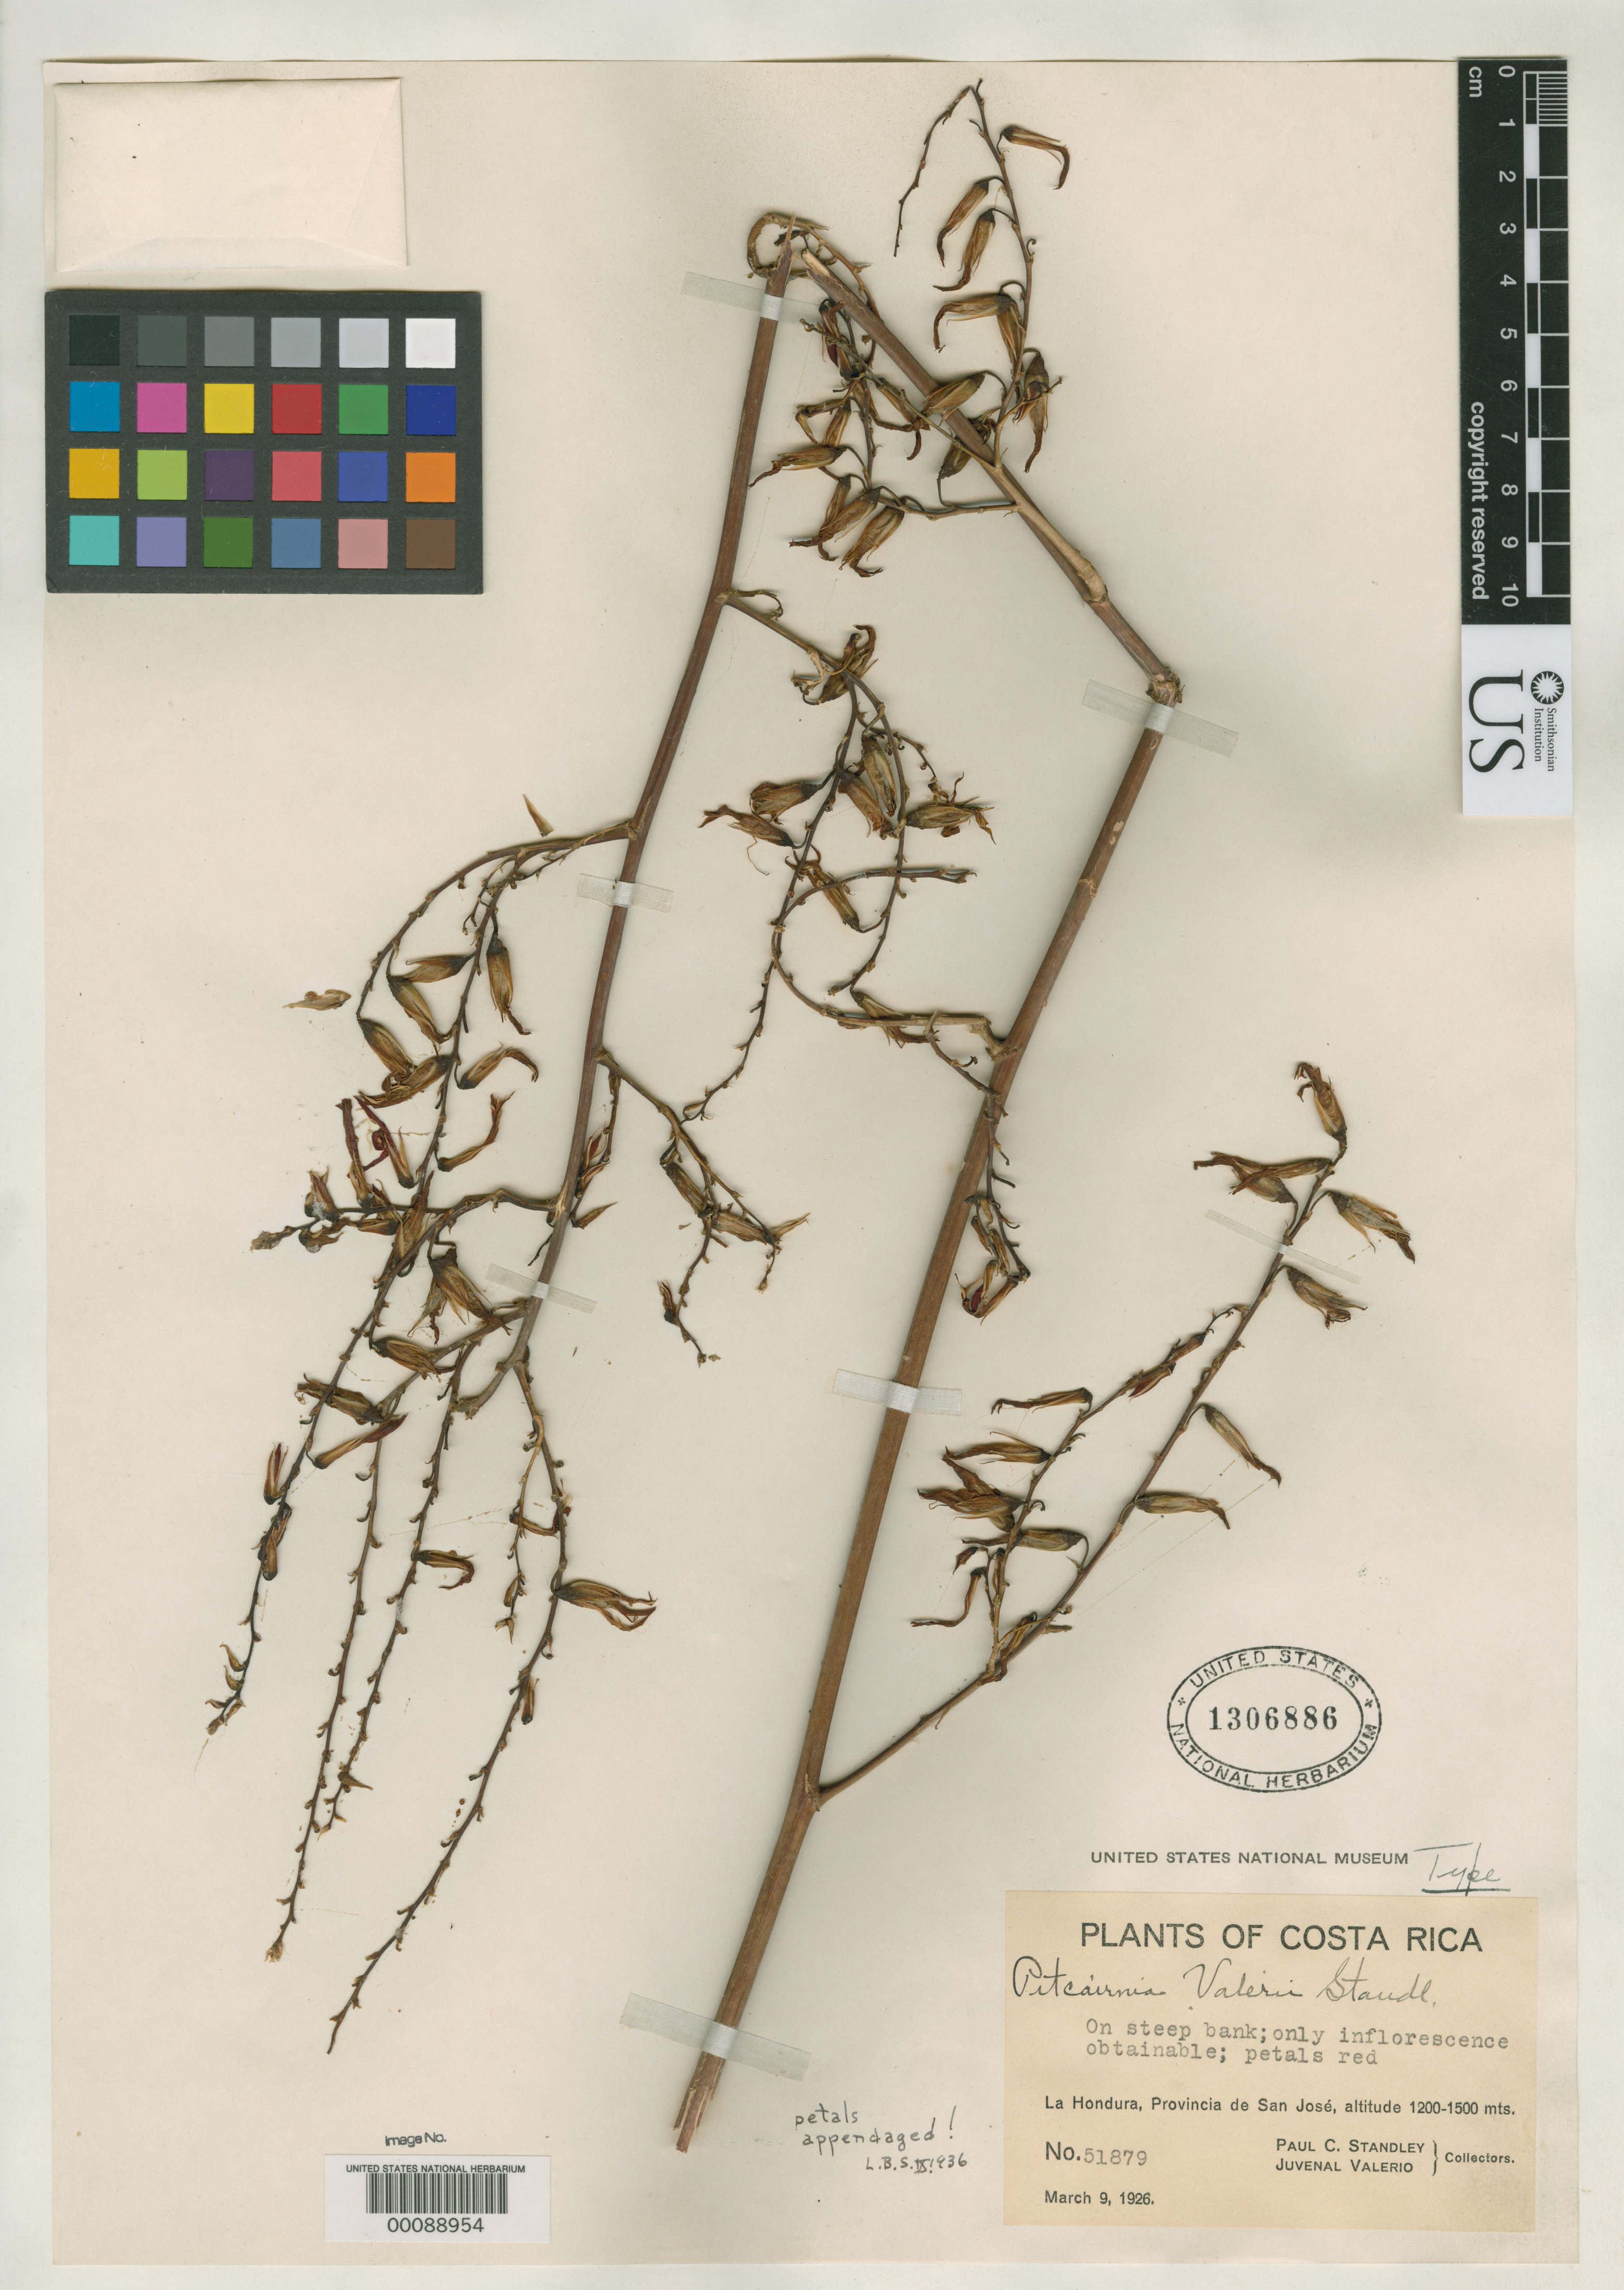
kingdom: Plantae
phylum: Tracheophyta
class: Liliopsida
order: Poales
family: Bromeliaceae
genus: Pitcairnia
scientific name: Pitcairnia valerii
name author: Standl.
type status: Holotype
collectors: P. C. Standley & J. Valerio R.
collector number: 51879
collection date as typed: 09 Mar 1926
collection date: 1926-03-09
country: Costa Rica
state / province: San José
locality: Bank at La Hondura.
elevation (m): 1200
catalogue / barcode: US 1306886